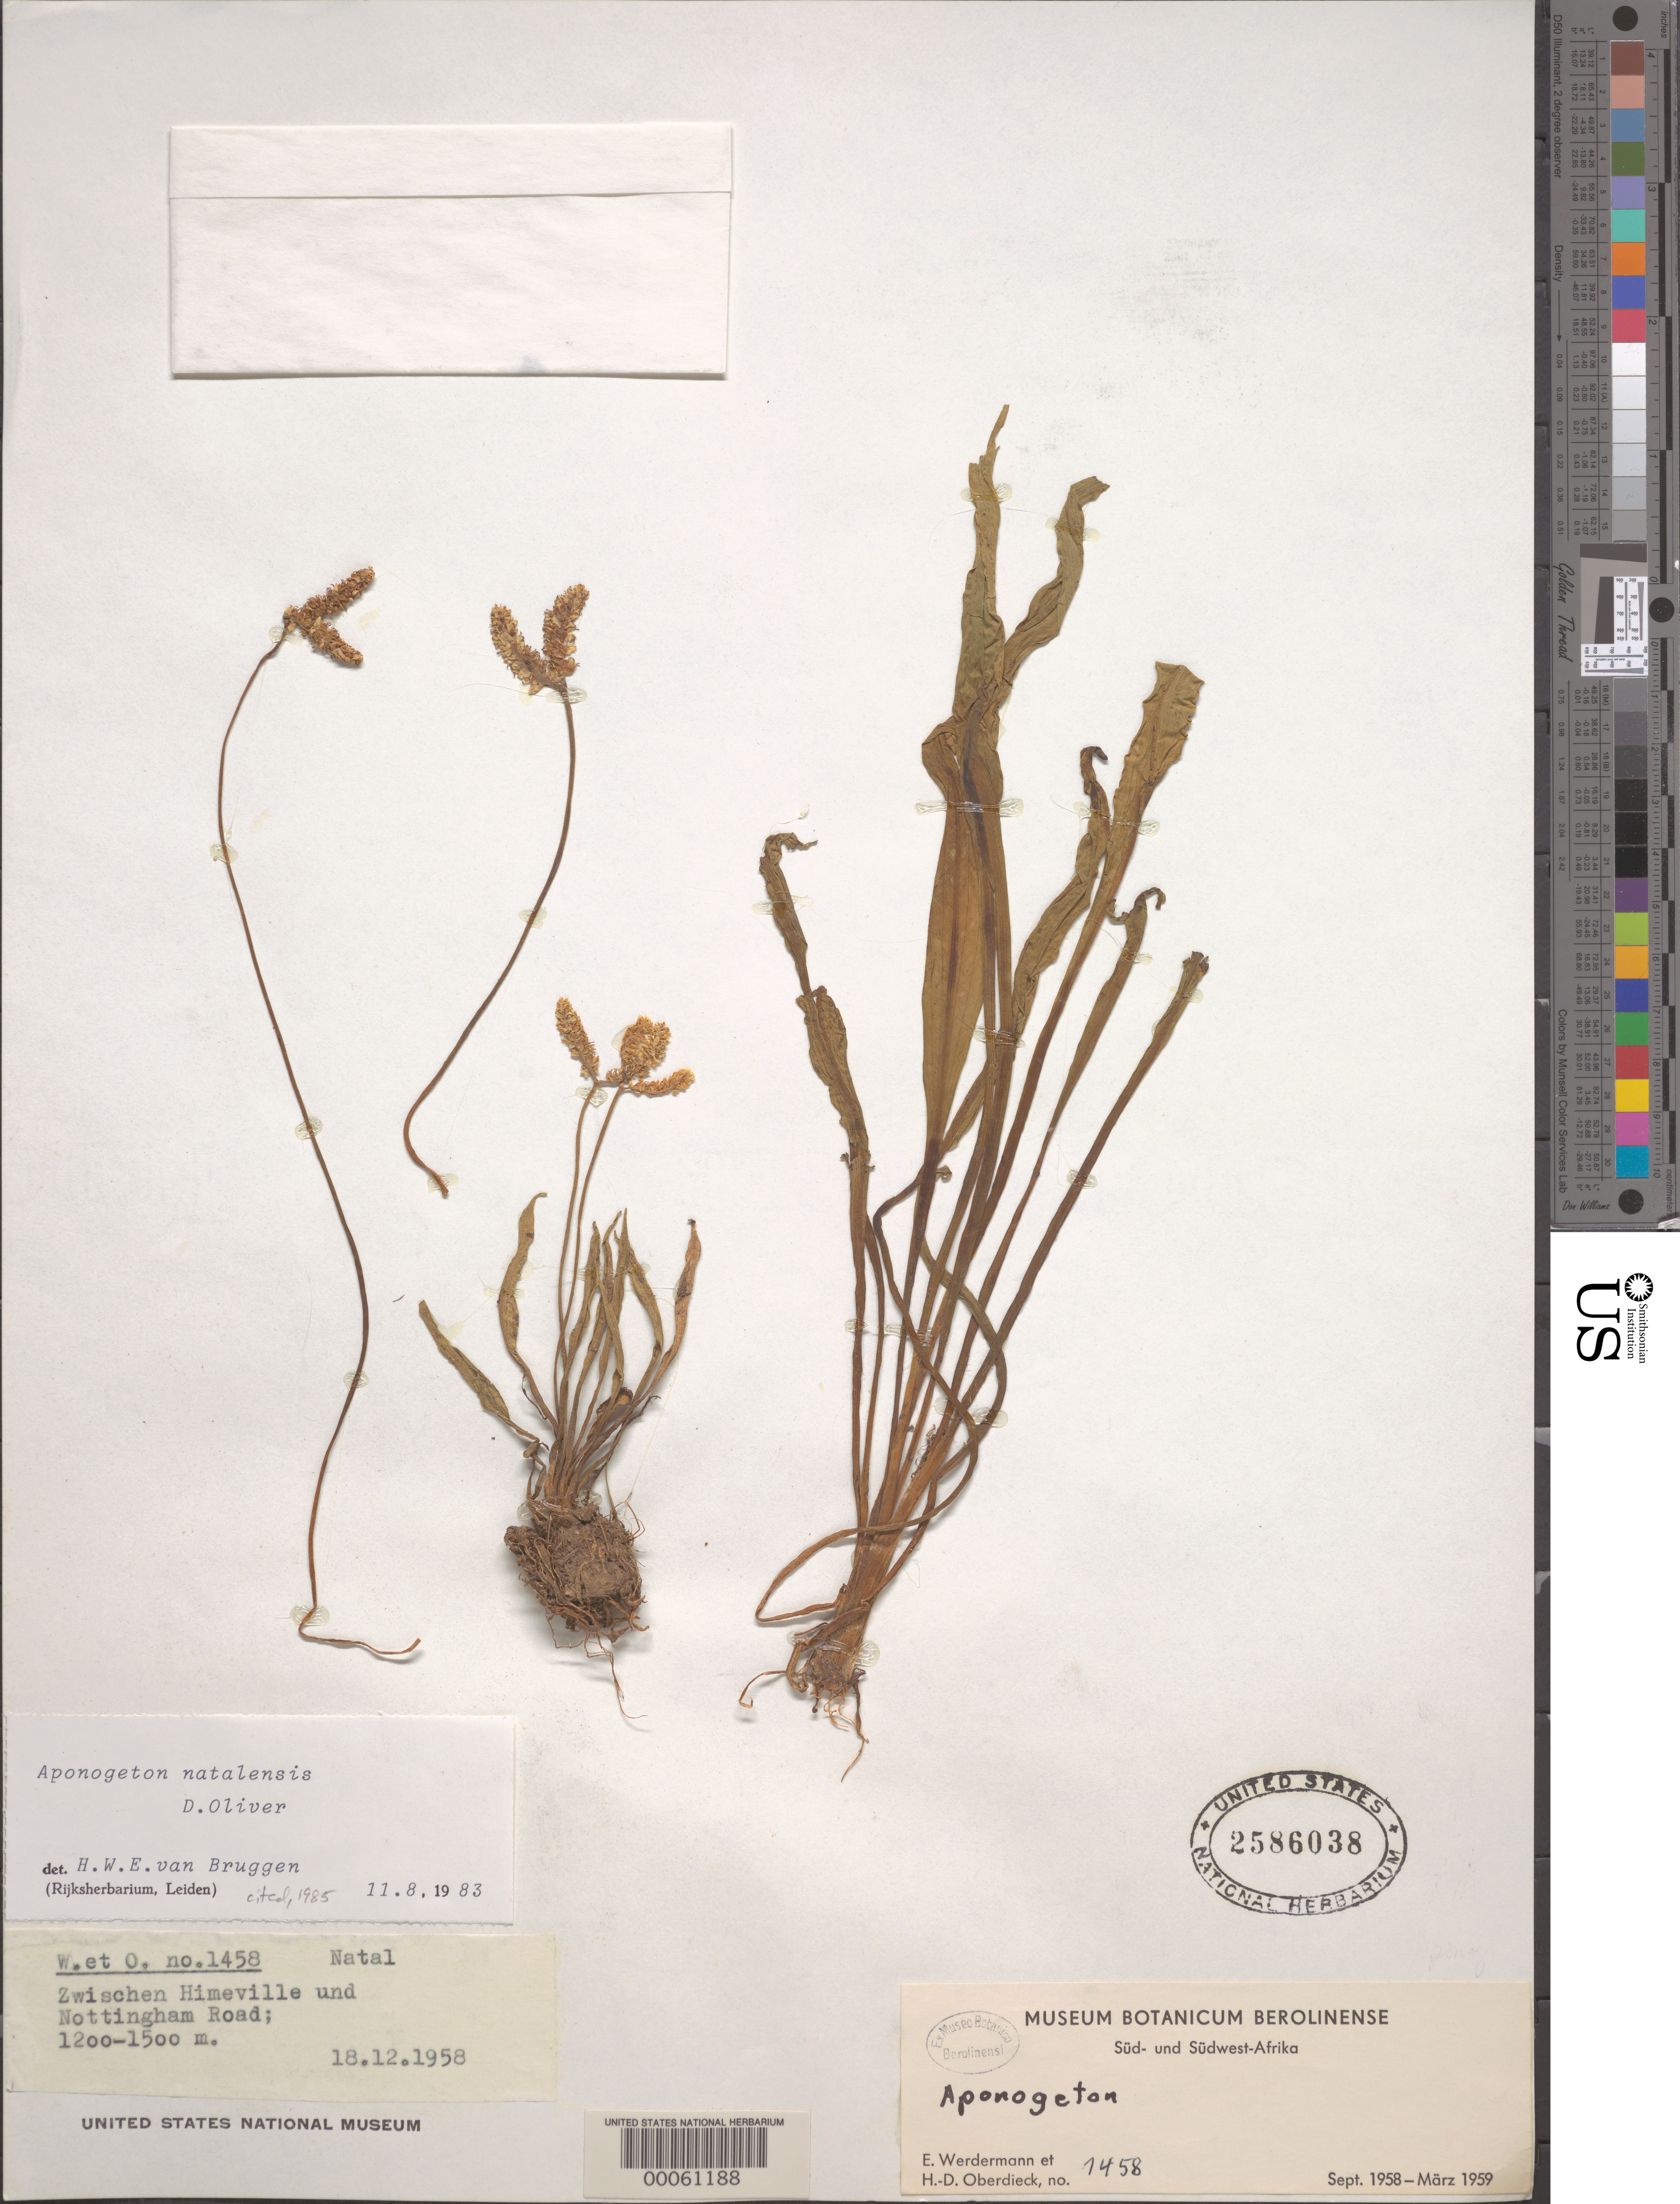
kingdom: Plantae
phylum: Tracheophyta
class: Liliopsida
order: Alismatales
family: Aponogetonaceae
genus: Aponogeton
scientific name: Aponogeton natalensis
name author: Oliv.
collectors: E. Werdermann & H. Oberdieck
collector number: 1458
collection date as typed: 18 Dec 1958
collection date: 1958-12-18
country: South Africa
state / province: KwaZulu-Natal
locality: Between himeville and nottingham rd.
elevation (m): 1200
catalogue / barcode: US 2586038